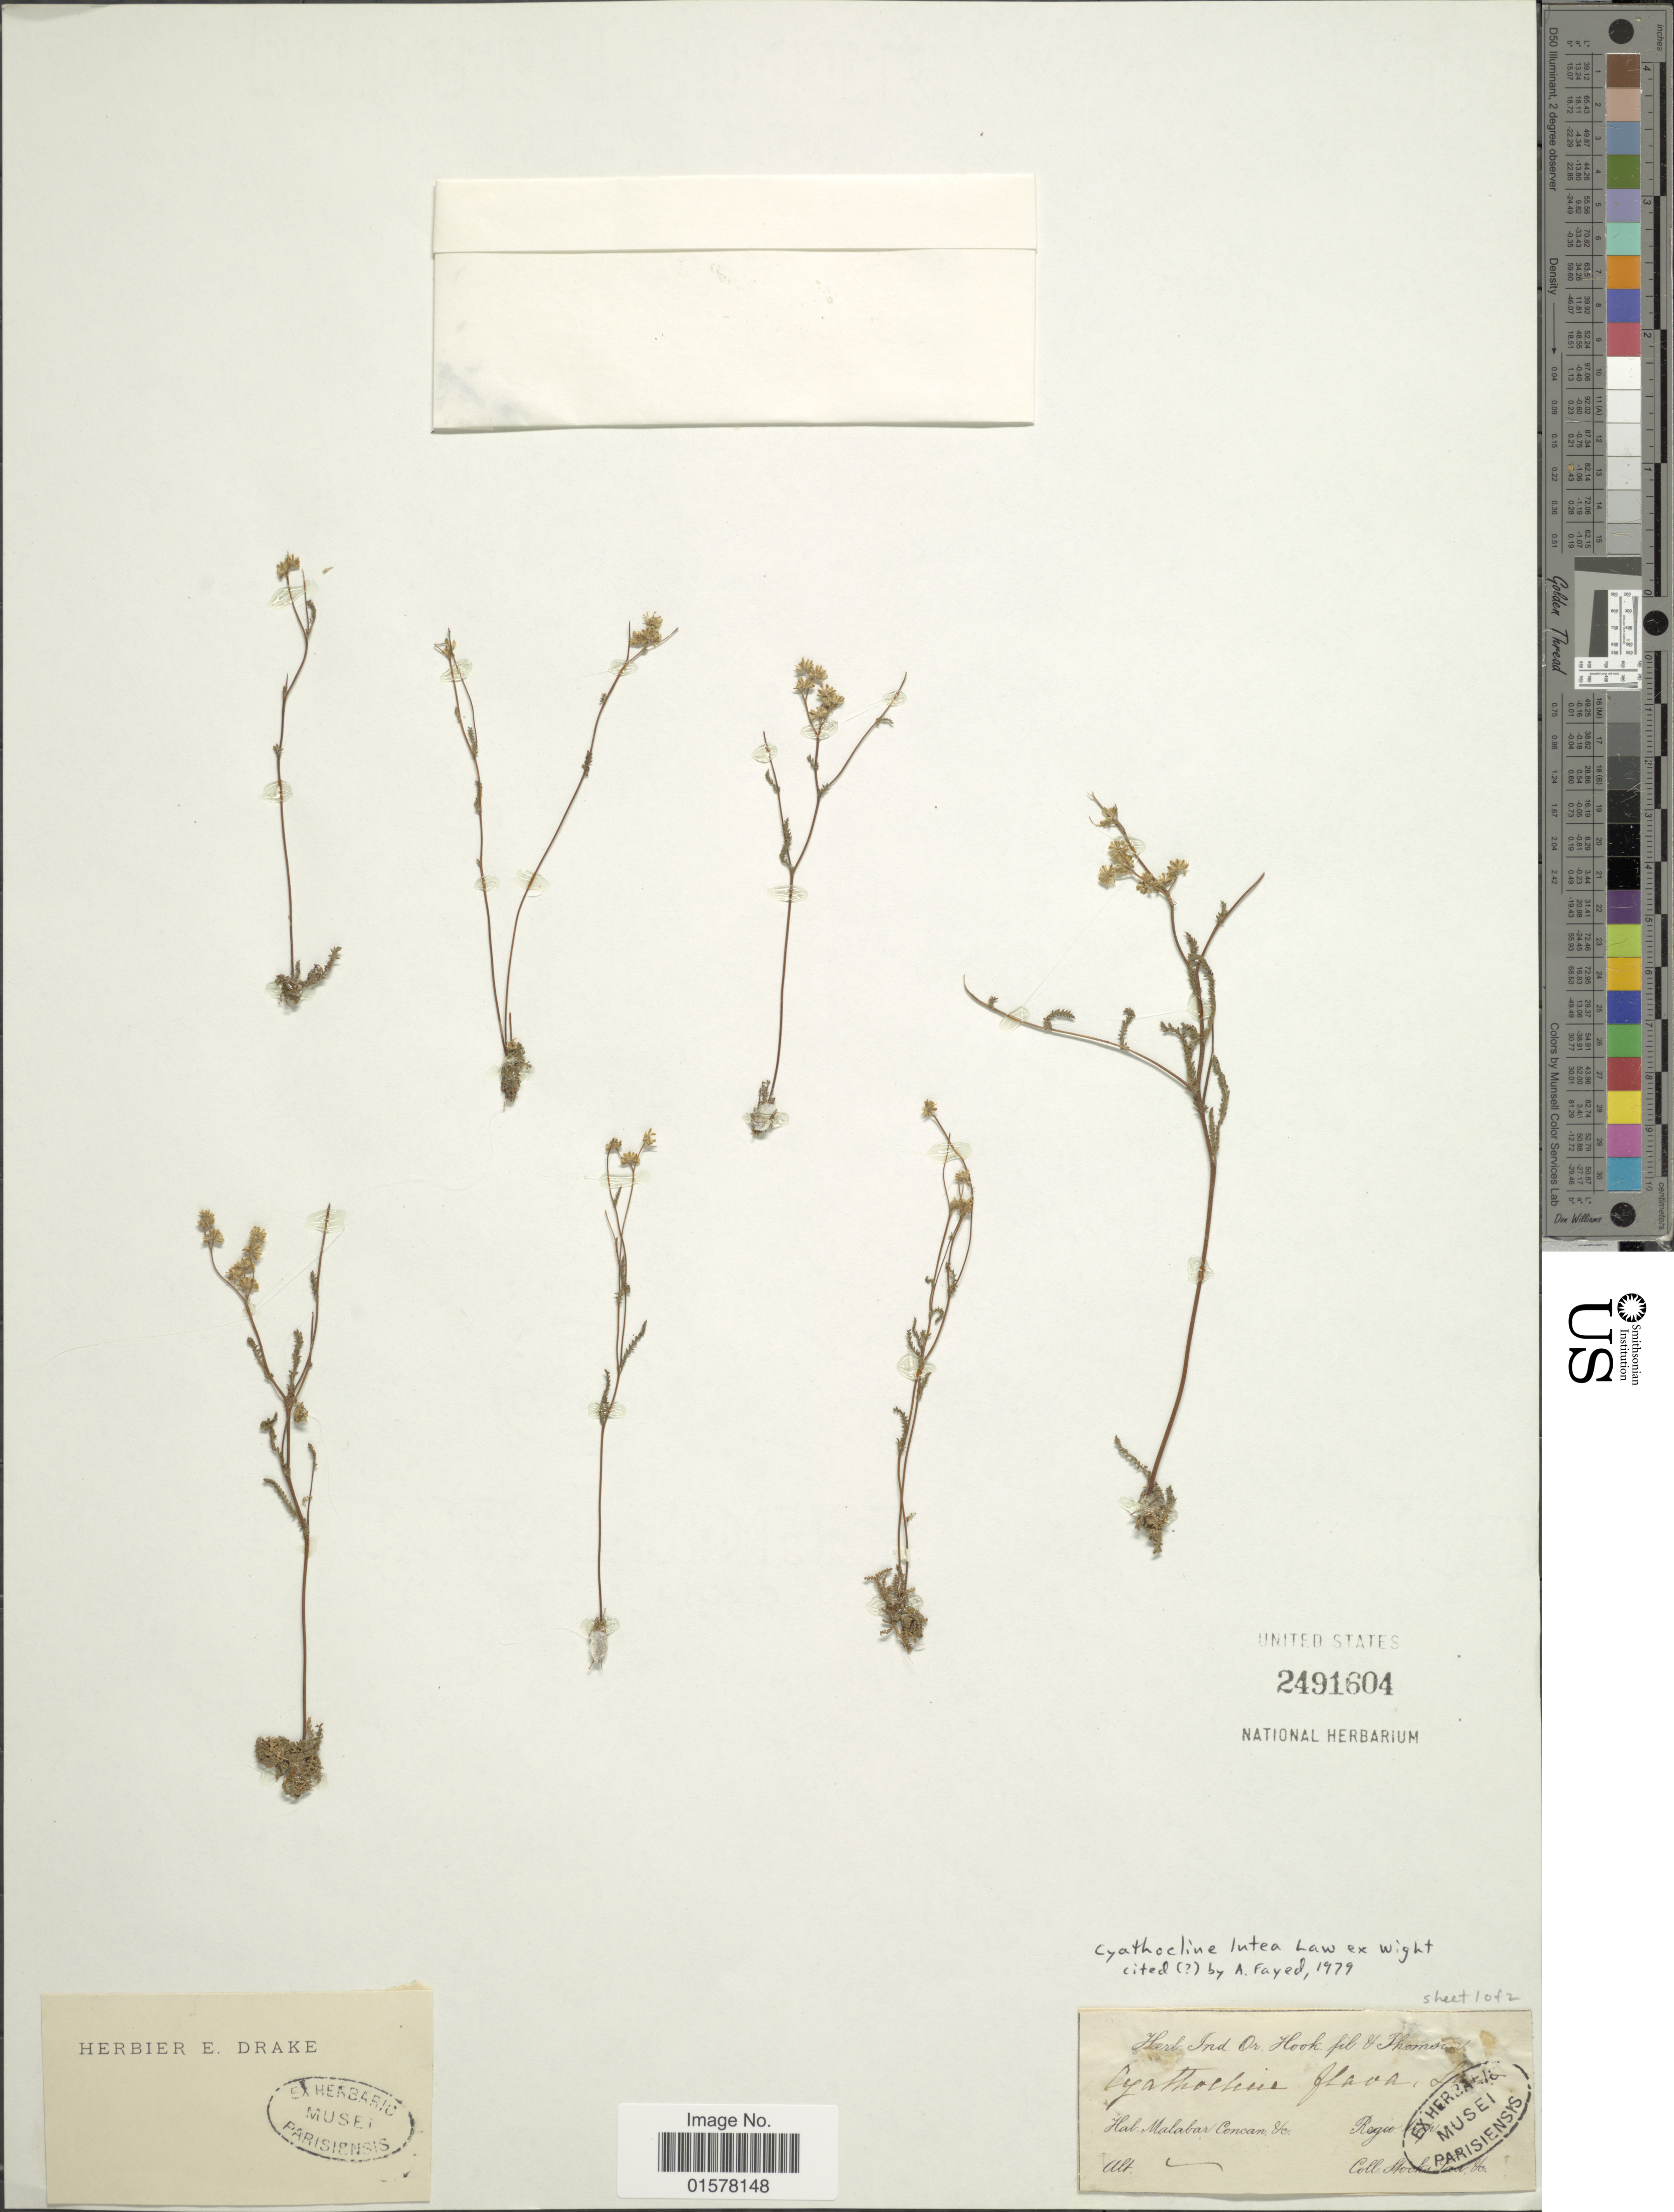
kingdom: Plantae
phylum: Tracheophyta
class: Magnoliopsida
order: Asterales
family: Asteraceae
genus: Cyathocline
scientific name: Cyathocline lutea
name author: Law ex Wight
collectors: J. Stocks & J. Law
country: India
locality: Ind. Malabar Concan &c. Regio Trop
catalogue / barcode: US 2491604